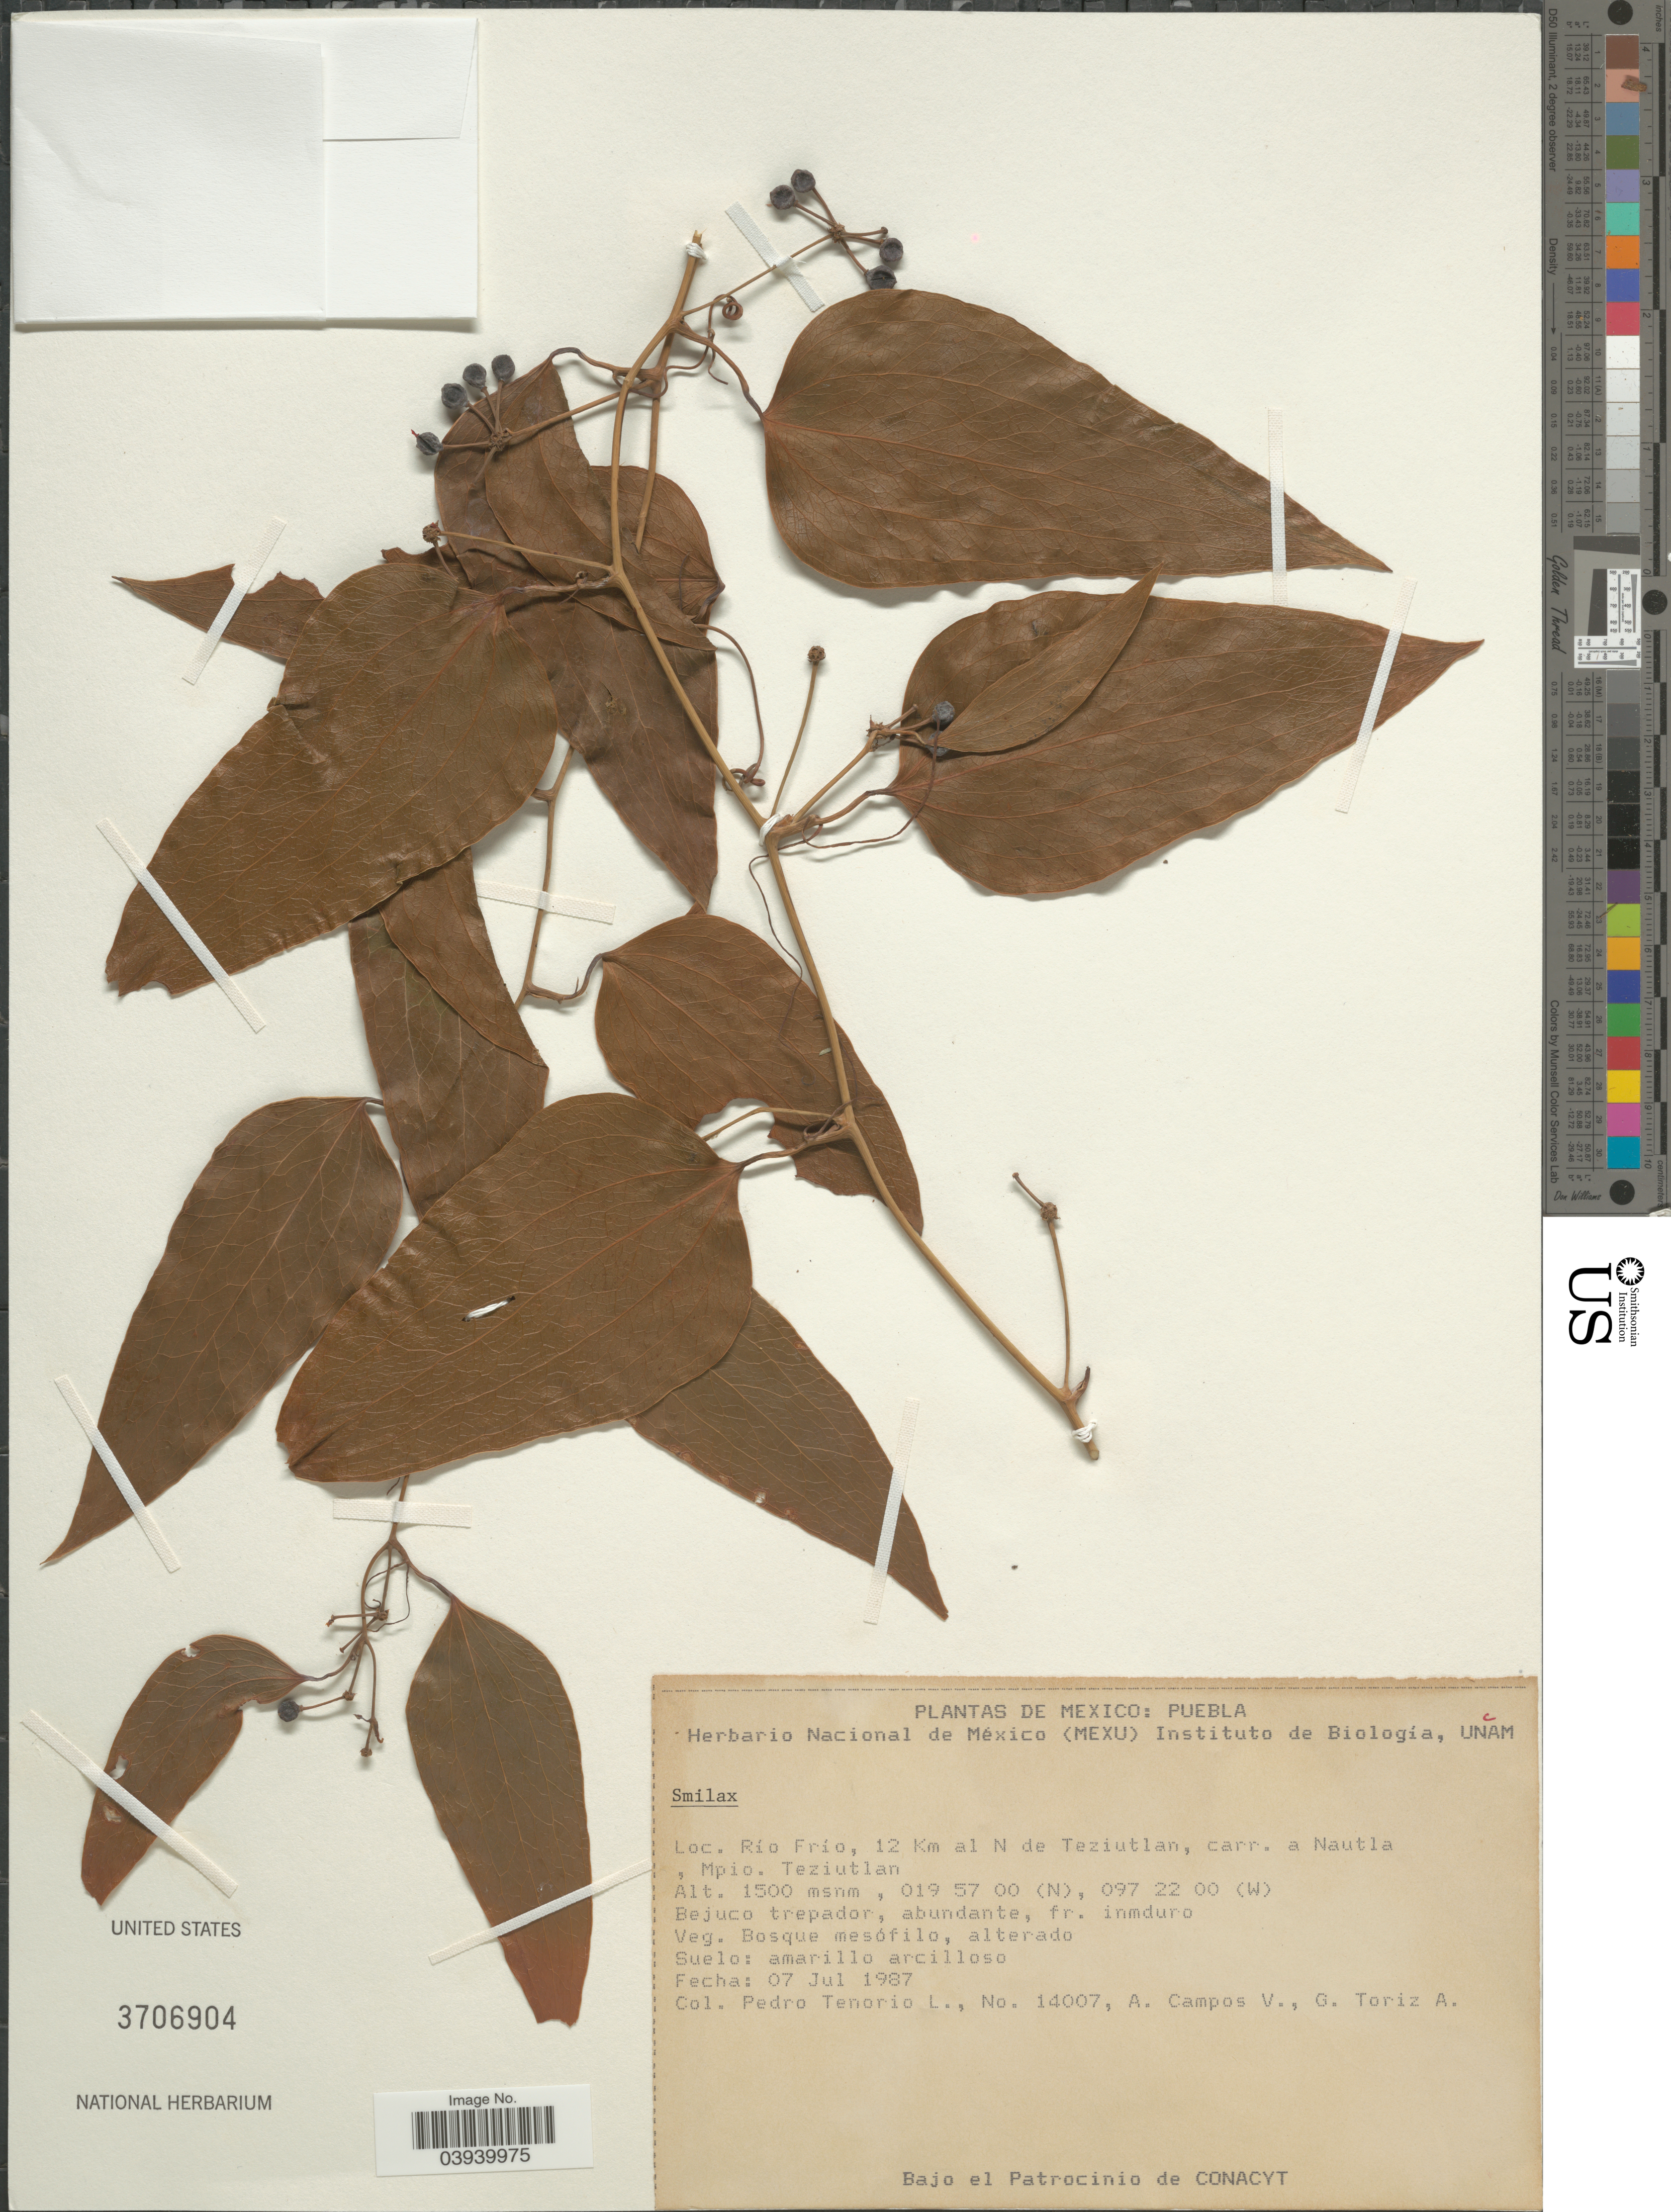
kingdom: Plantae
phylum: Tracheophyta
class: Liliopsida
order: Liliales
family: Smilacaceae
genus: Smilax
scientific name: Smilax sp.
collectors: P. Tenorio L., A. Campos V. & G. Toriz A.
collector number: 14007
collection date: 1987-07-07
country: Mexico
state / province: Puebla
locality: Río Frío, 12 Km al N de Teziutlan, carr. a Nautla, Mpio. Teziutlan.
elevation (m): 1500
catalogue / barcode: US 3706904